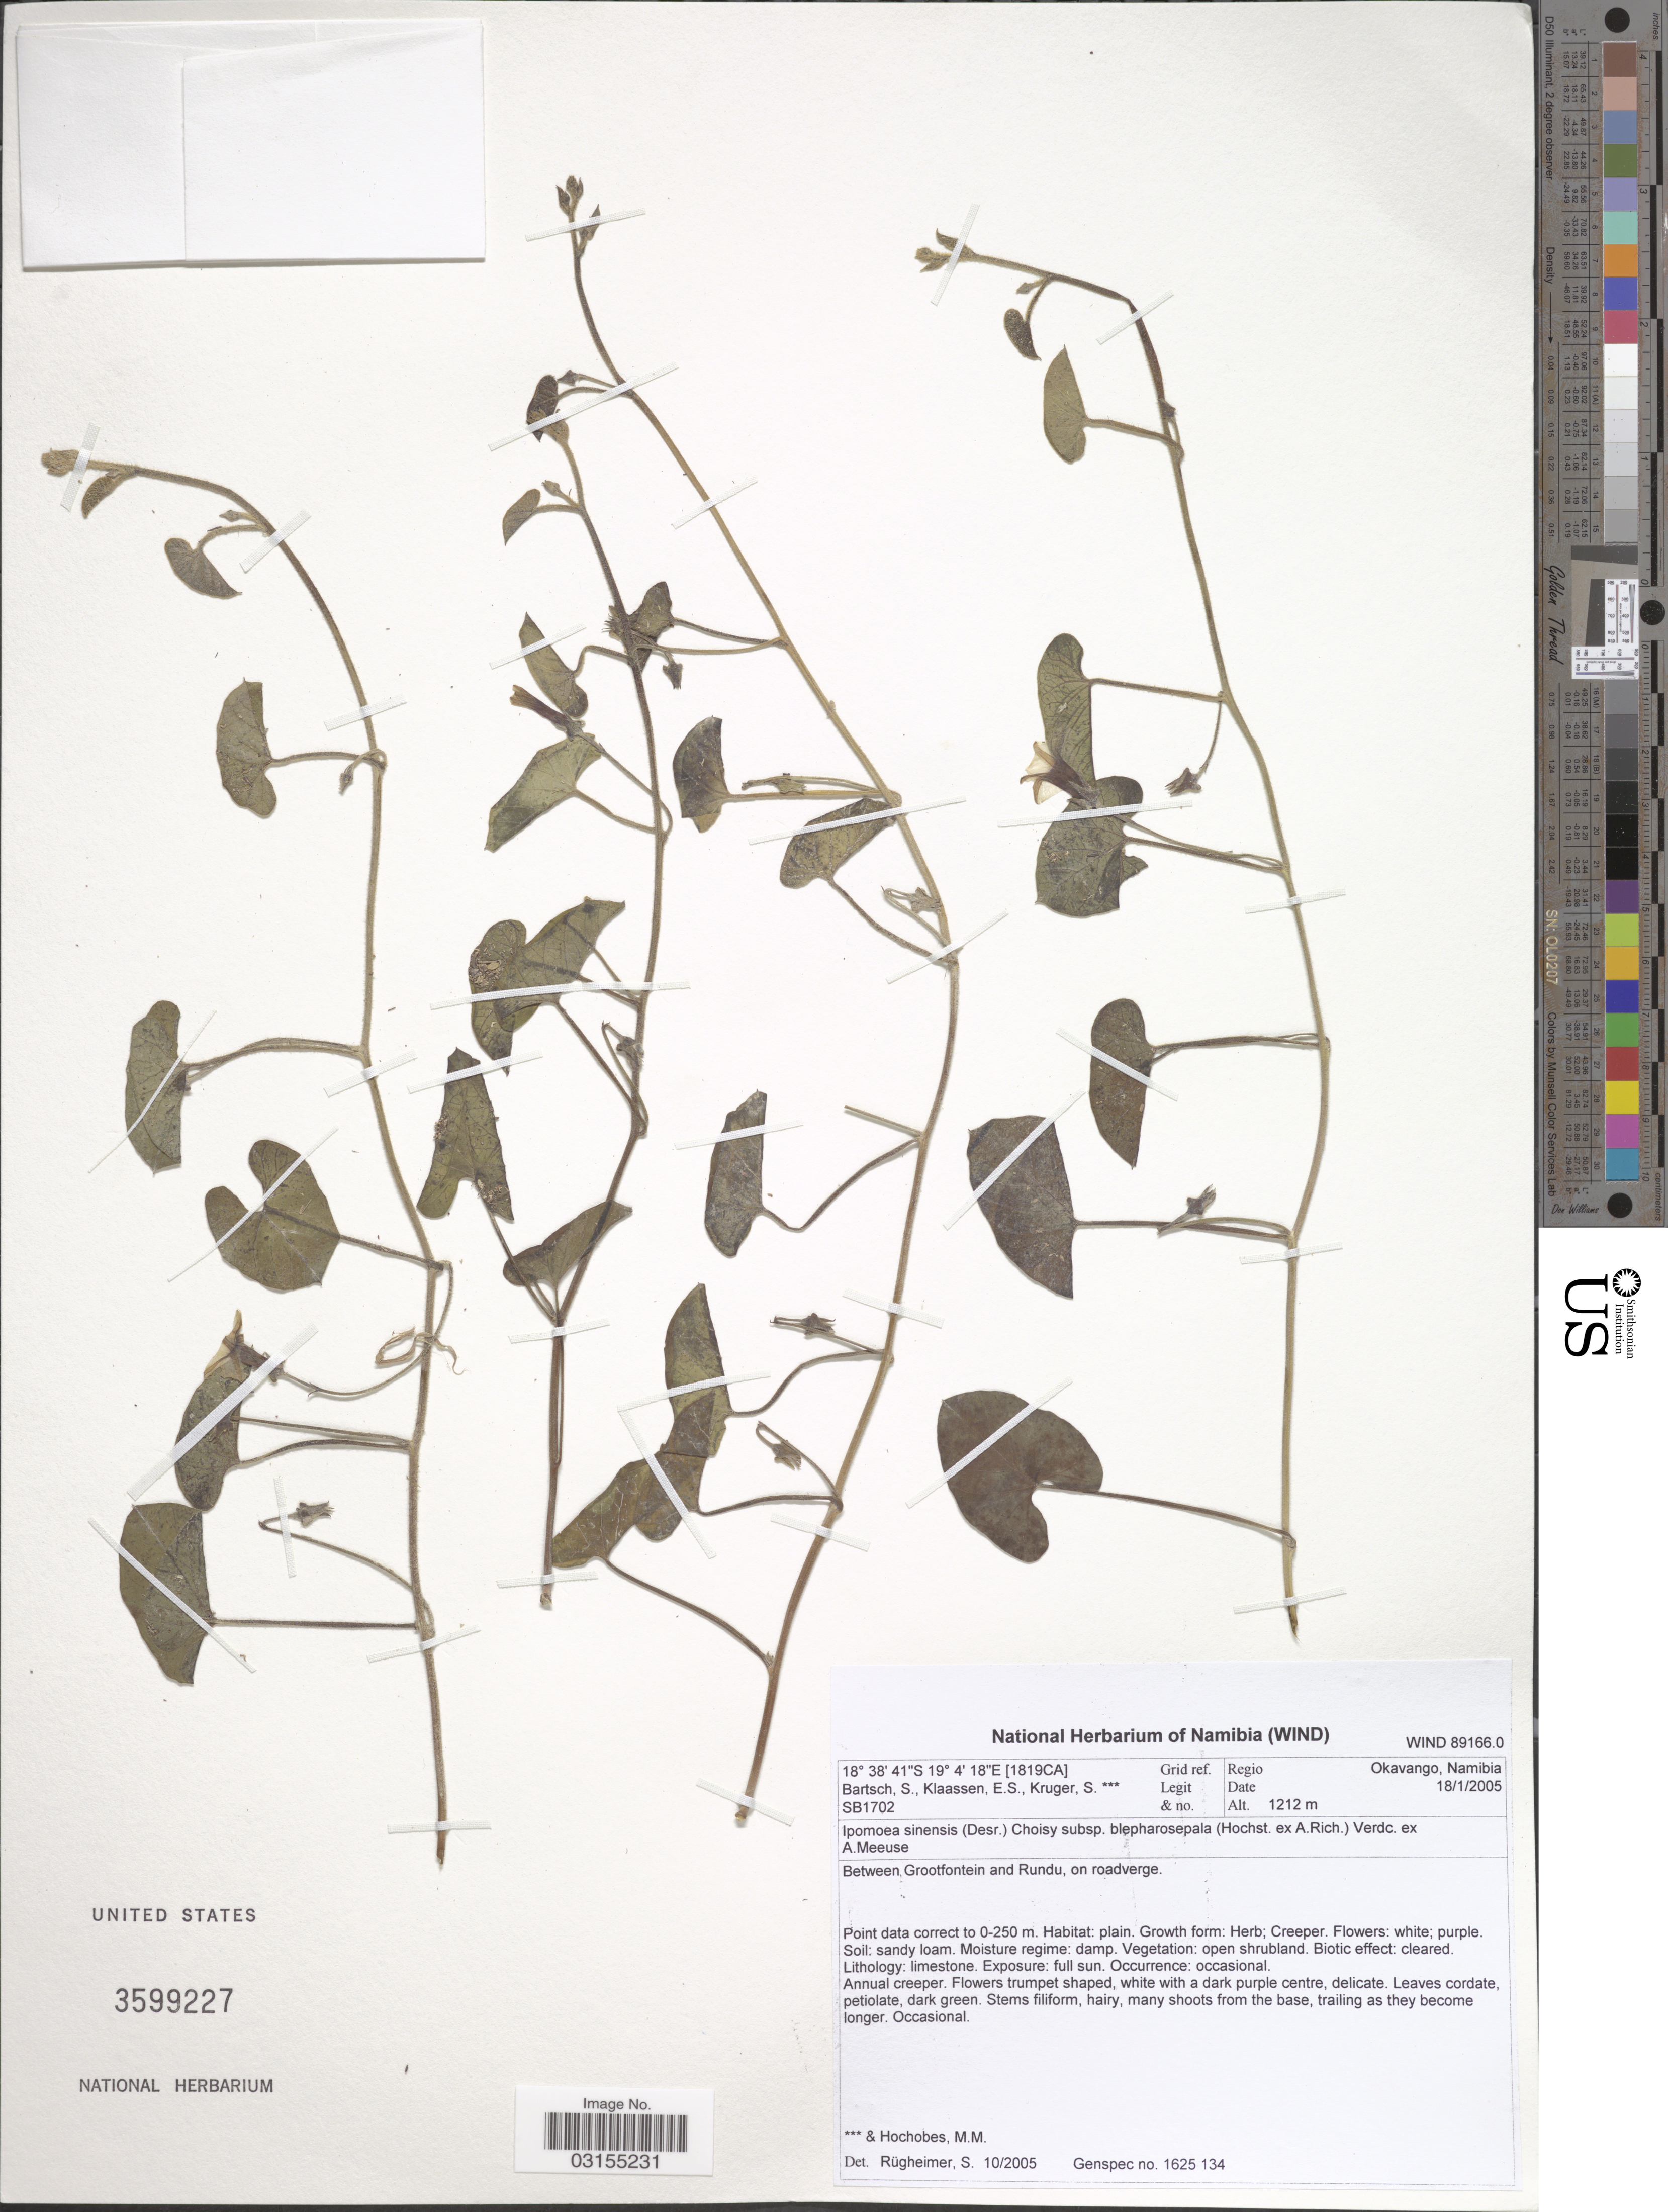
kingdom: Plantae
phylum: Tracheophyta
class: Magnoliopsida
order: Solanales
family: Convolvulaceae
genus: Ipomoea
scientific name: Ipomoea sinensis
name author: (Desr.) Choisy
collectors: S. Bartsch, E. S. Klaassen, S. Kruger & M. Hochobes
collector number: SB1702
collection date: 2005-01-18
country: Namibia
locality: [1819CA] Grid ref. Regio Okavango. Between Grootfontein and Rundu, on roadverge.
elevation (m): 1212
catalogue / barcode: US 3599227